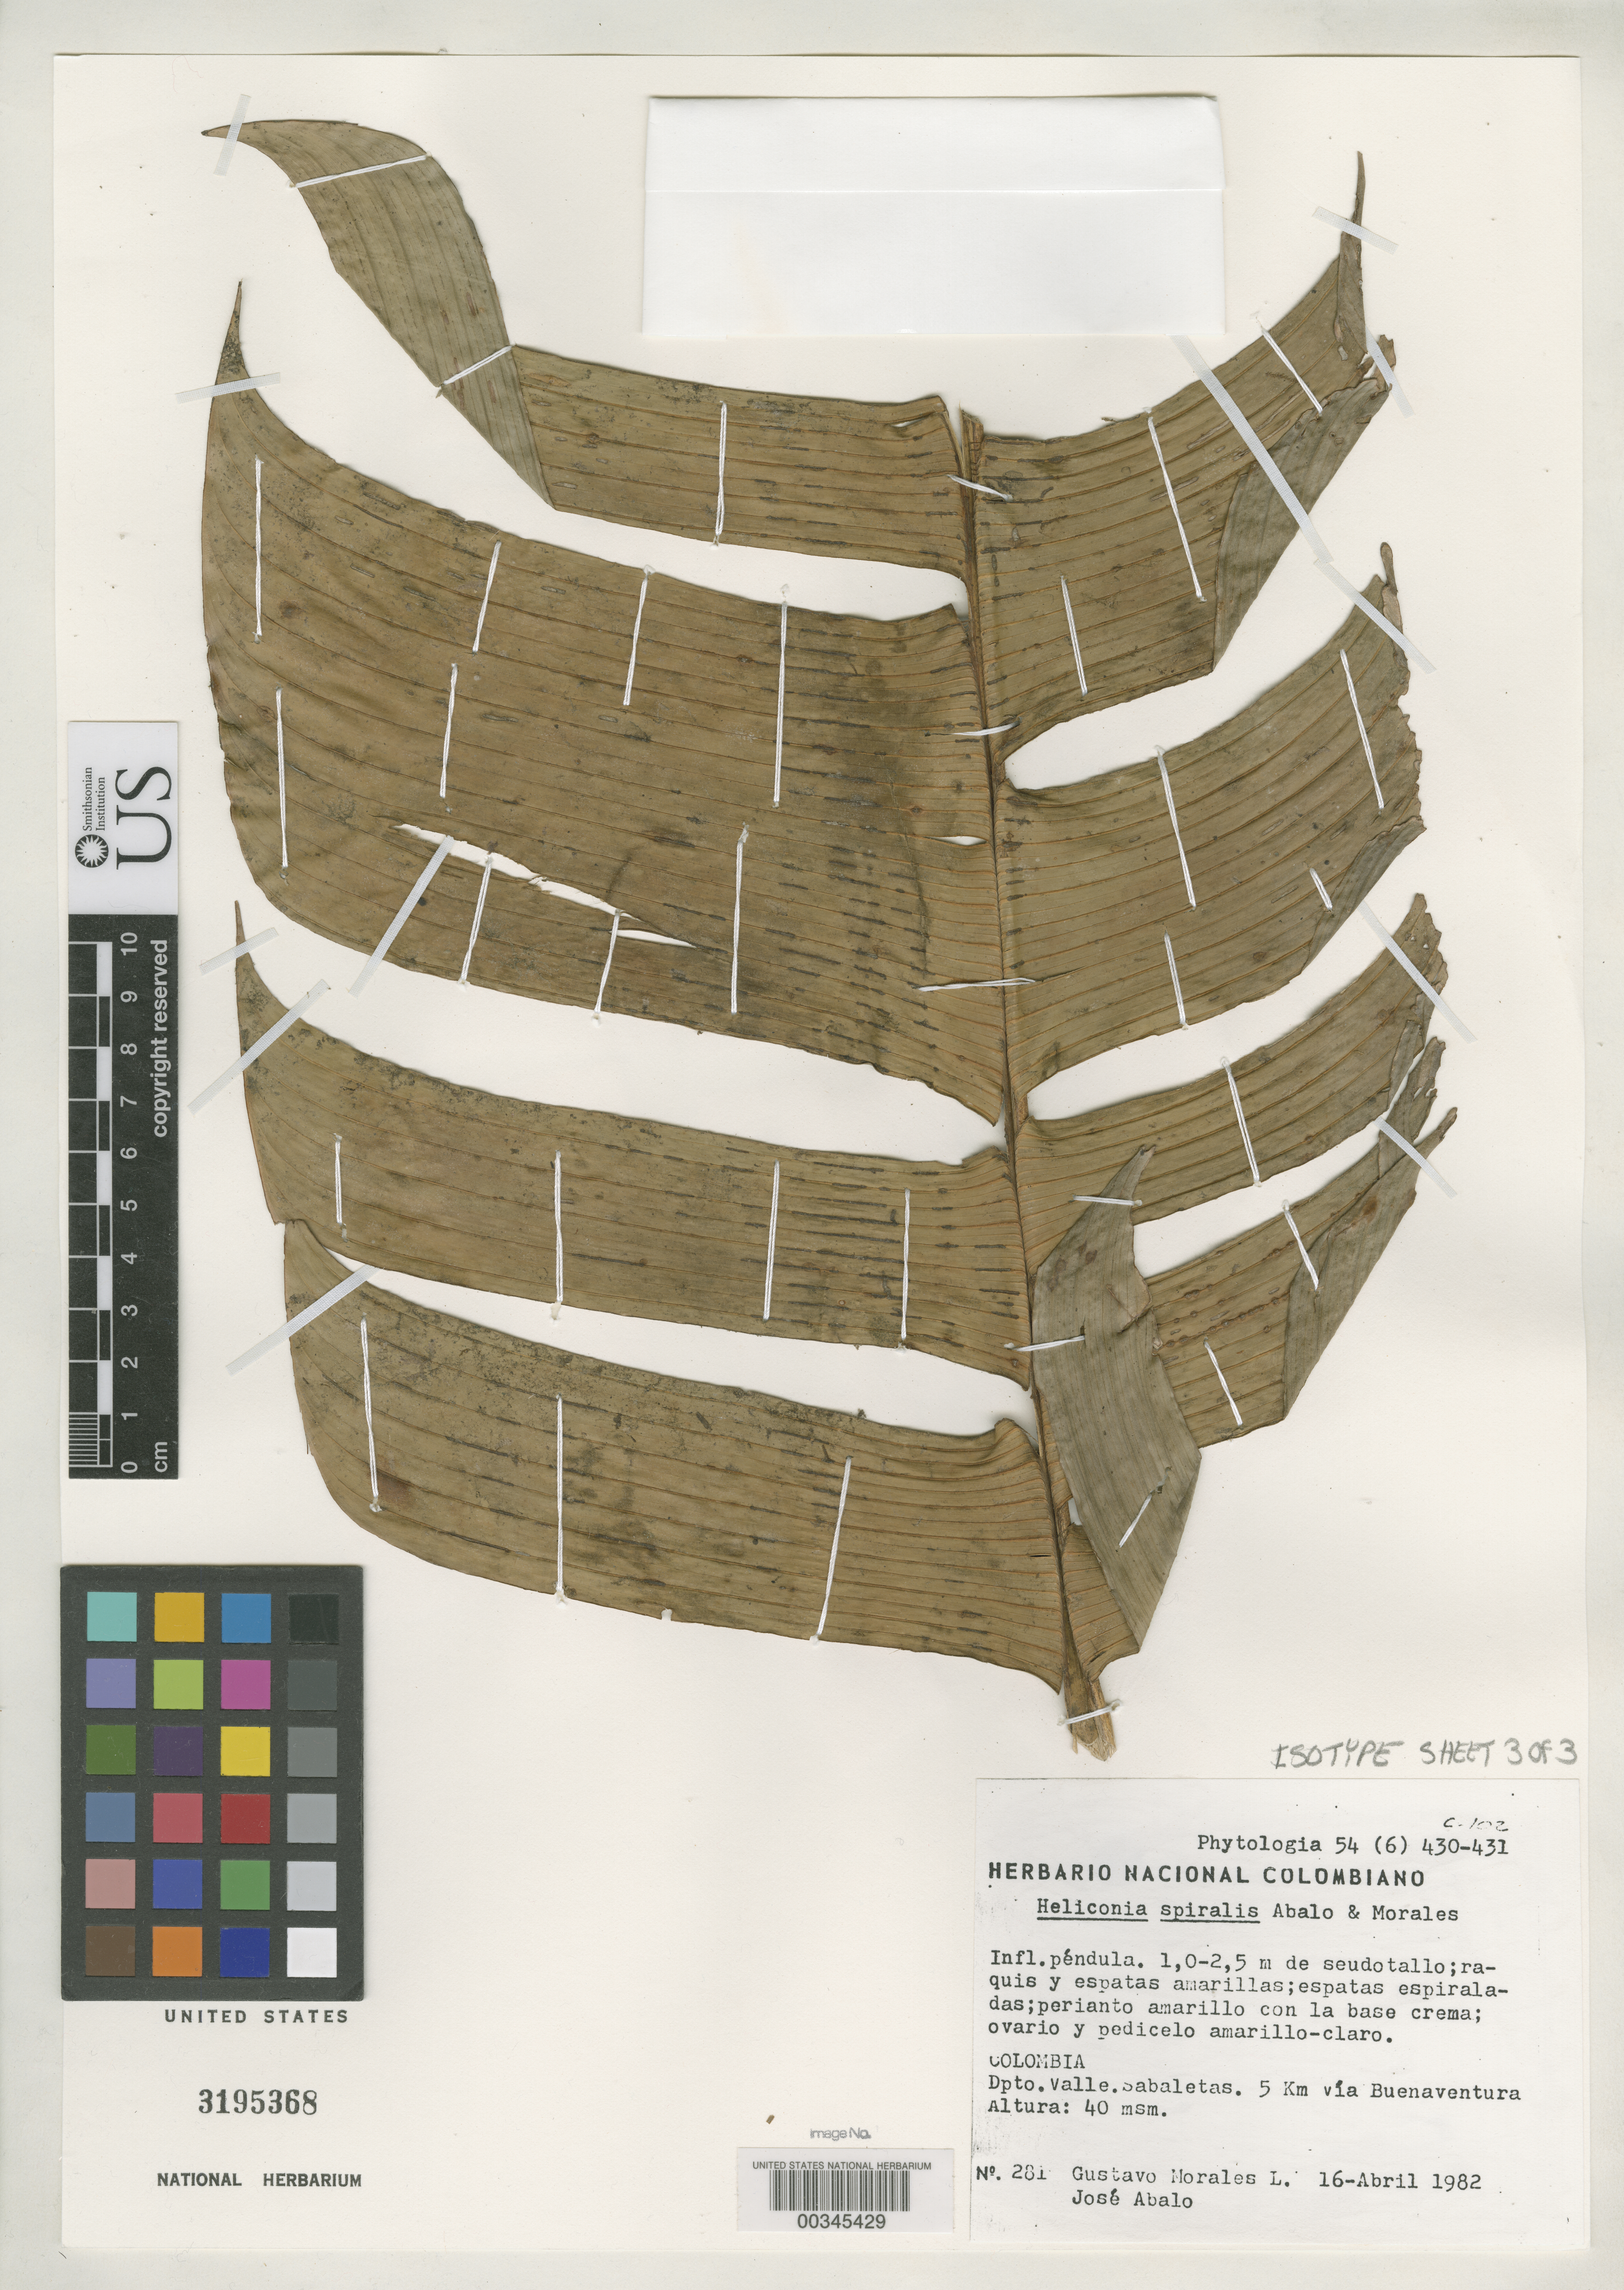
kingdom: Plantae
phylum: Tracheophyta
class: Liliopsida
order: Zingiberales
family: Heliconiaceae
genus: Heliconia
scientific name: Heliconia spiralis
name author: Abalo & G. Morales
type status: Isotype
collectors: G. Morales L. & J. E. Abalo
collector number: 281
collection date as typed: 16 Apr 1982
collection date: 1982-04-16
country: Colombia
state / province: Valle del Cauca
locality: Sabaletas, 5 km via Buena Ventura.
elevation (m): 40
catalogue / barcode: US 3195368